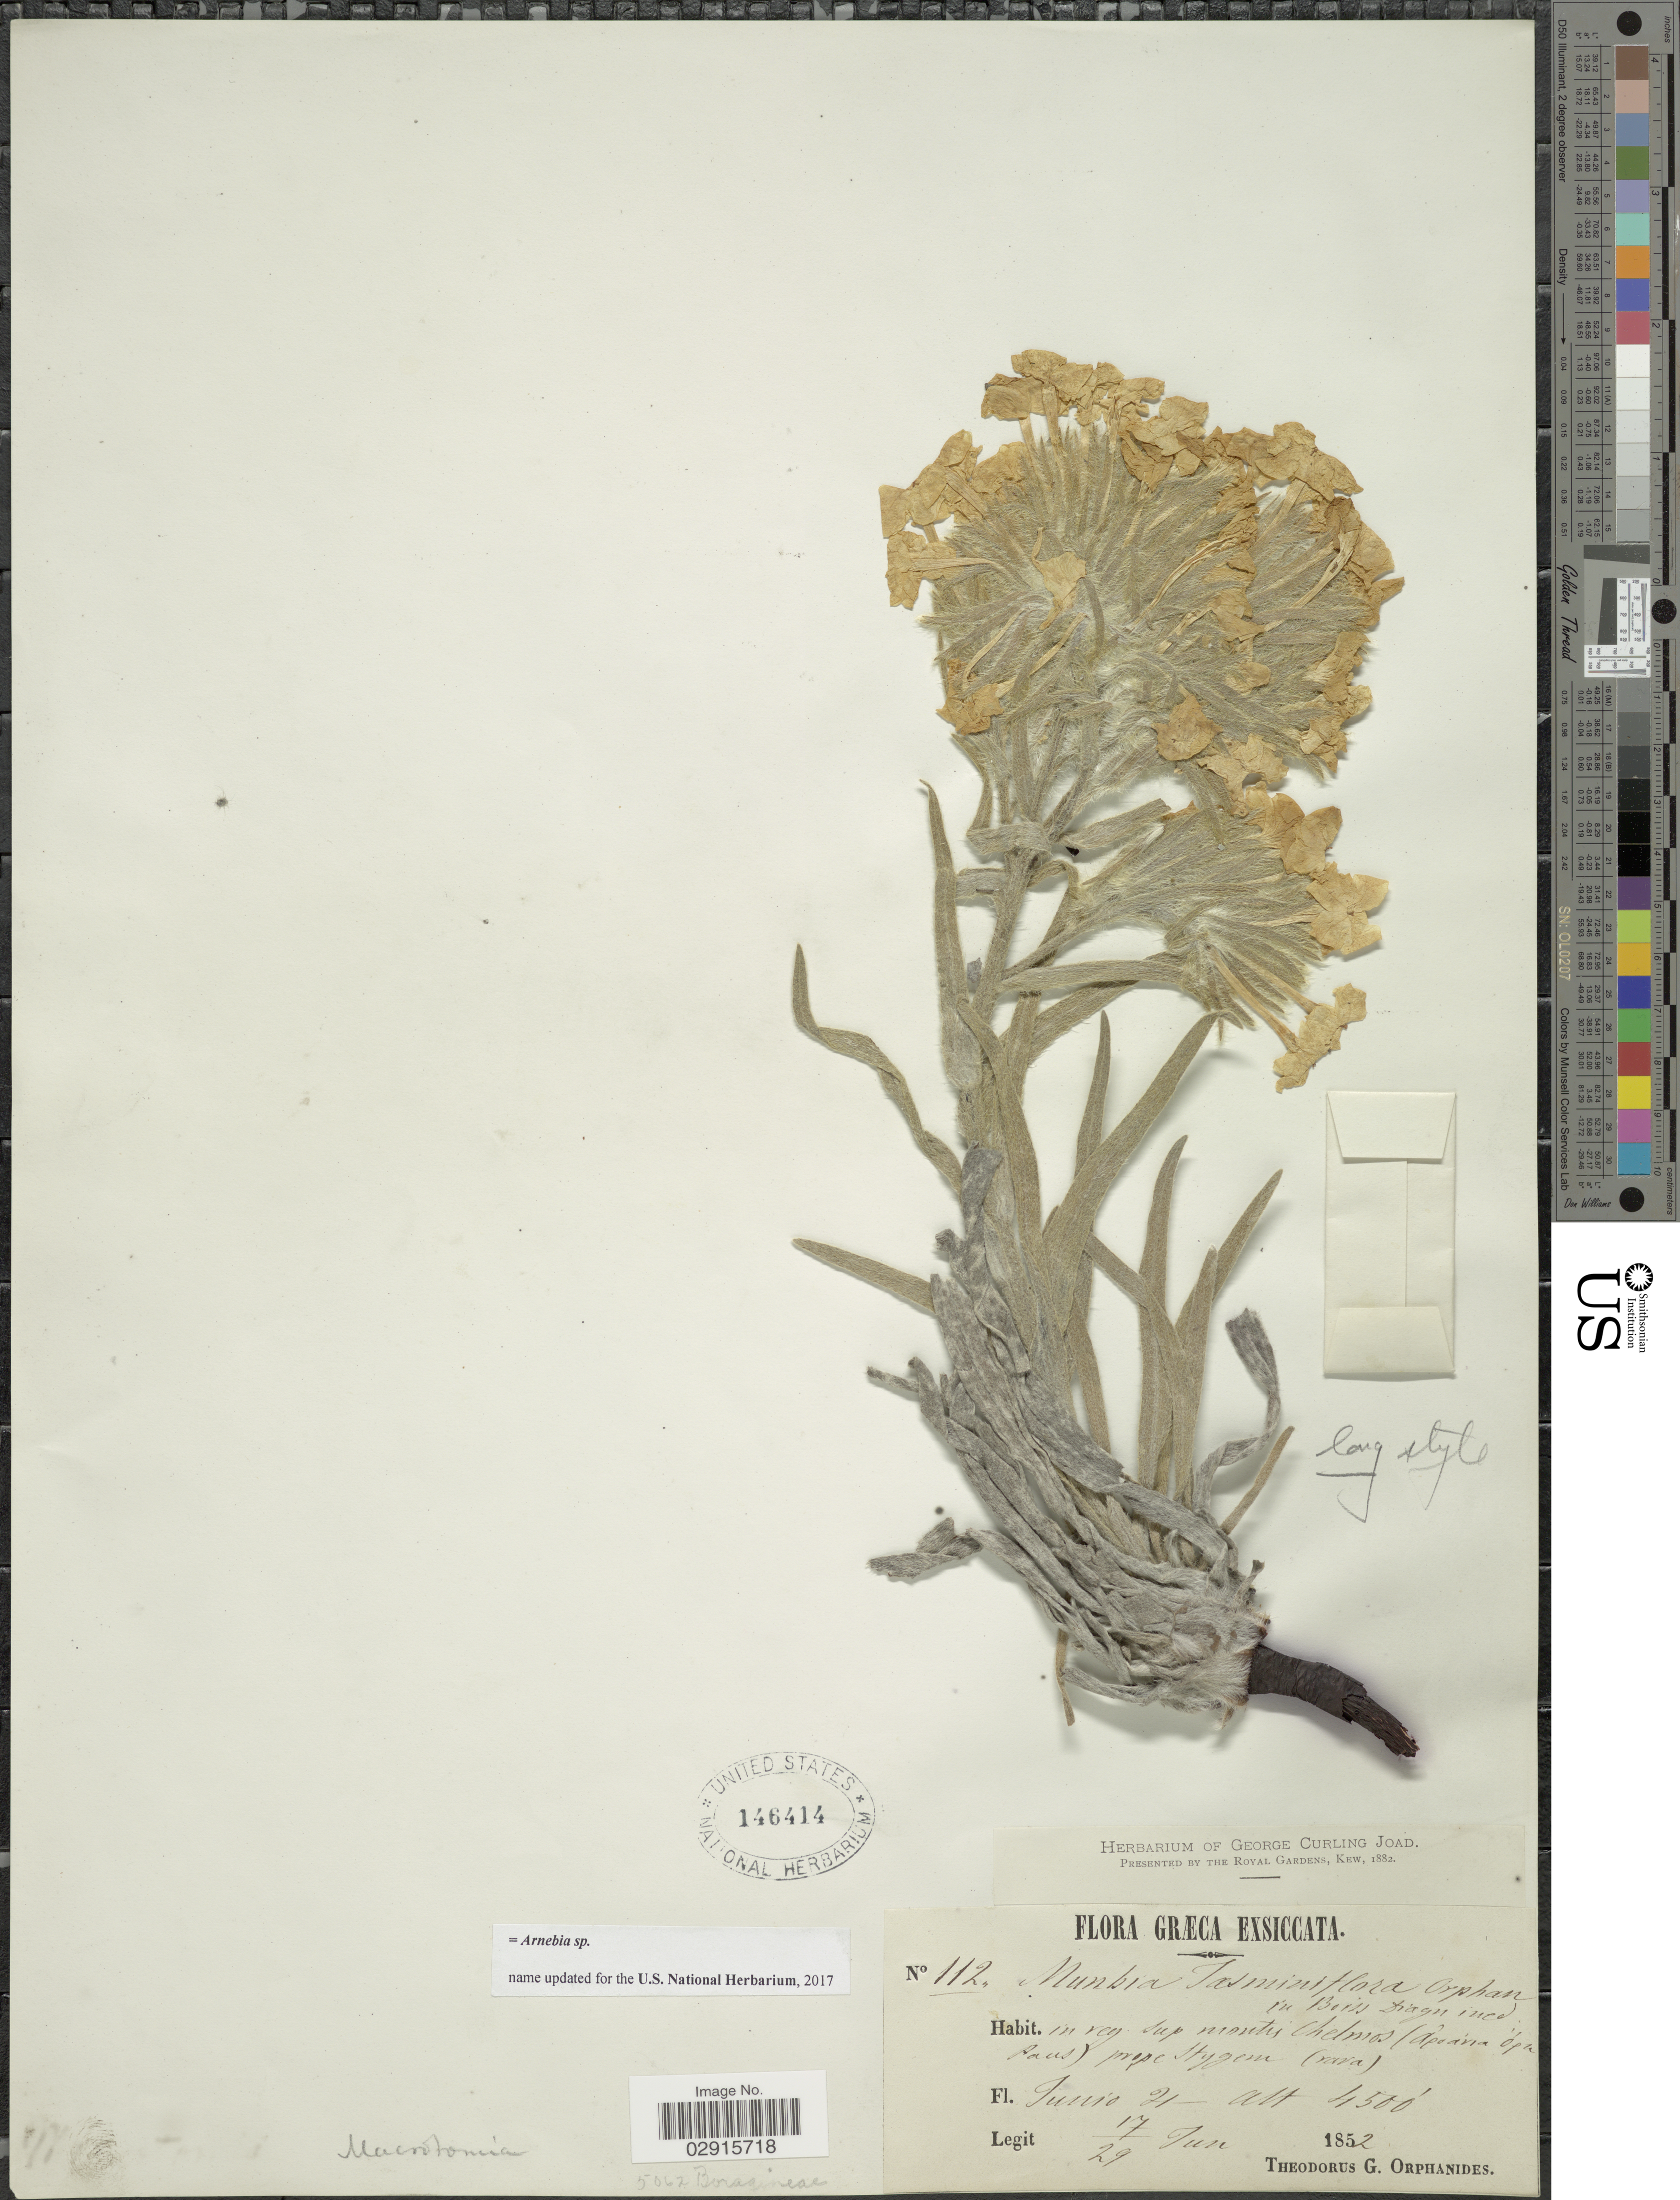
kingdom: Plantae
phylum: Tracheophyta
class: Magnoliopsida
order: Boraginales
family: Boraginaceae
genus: Arnebia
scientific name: Arnebia sp.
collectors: T. G. Orphanides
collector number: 112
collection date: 1852-06-17/1852-06-29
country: Greece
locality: In reg. sup montis Chelmos (Apoária Opa Raus) prope Hygem (rara). Græca.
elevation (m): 1372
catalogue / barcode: US 146414